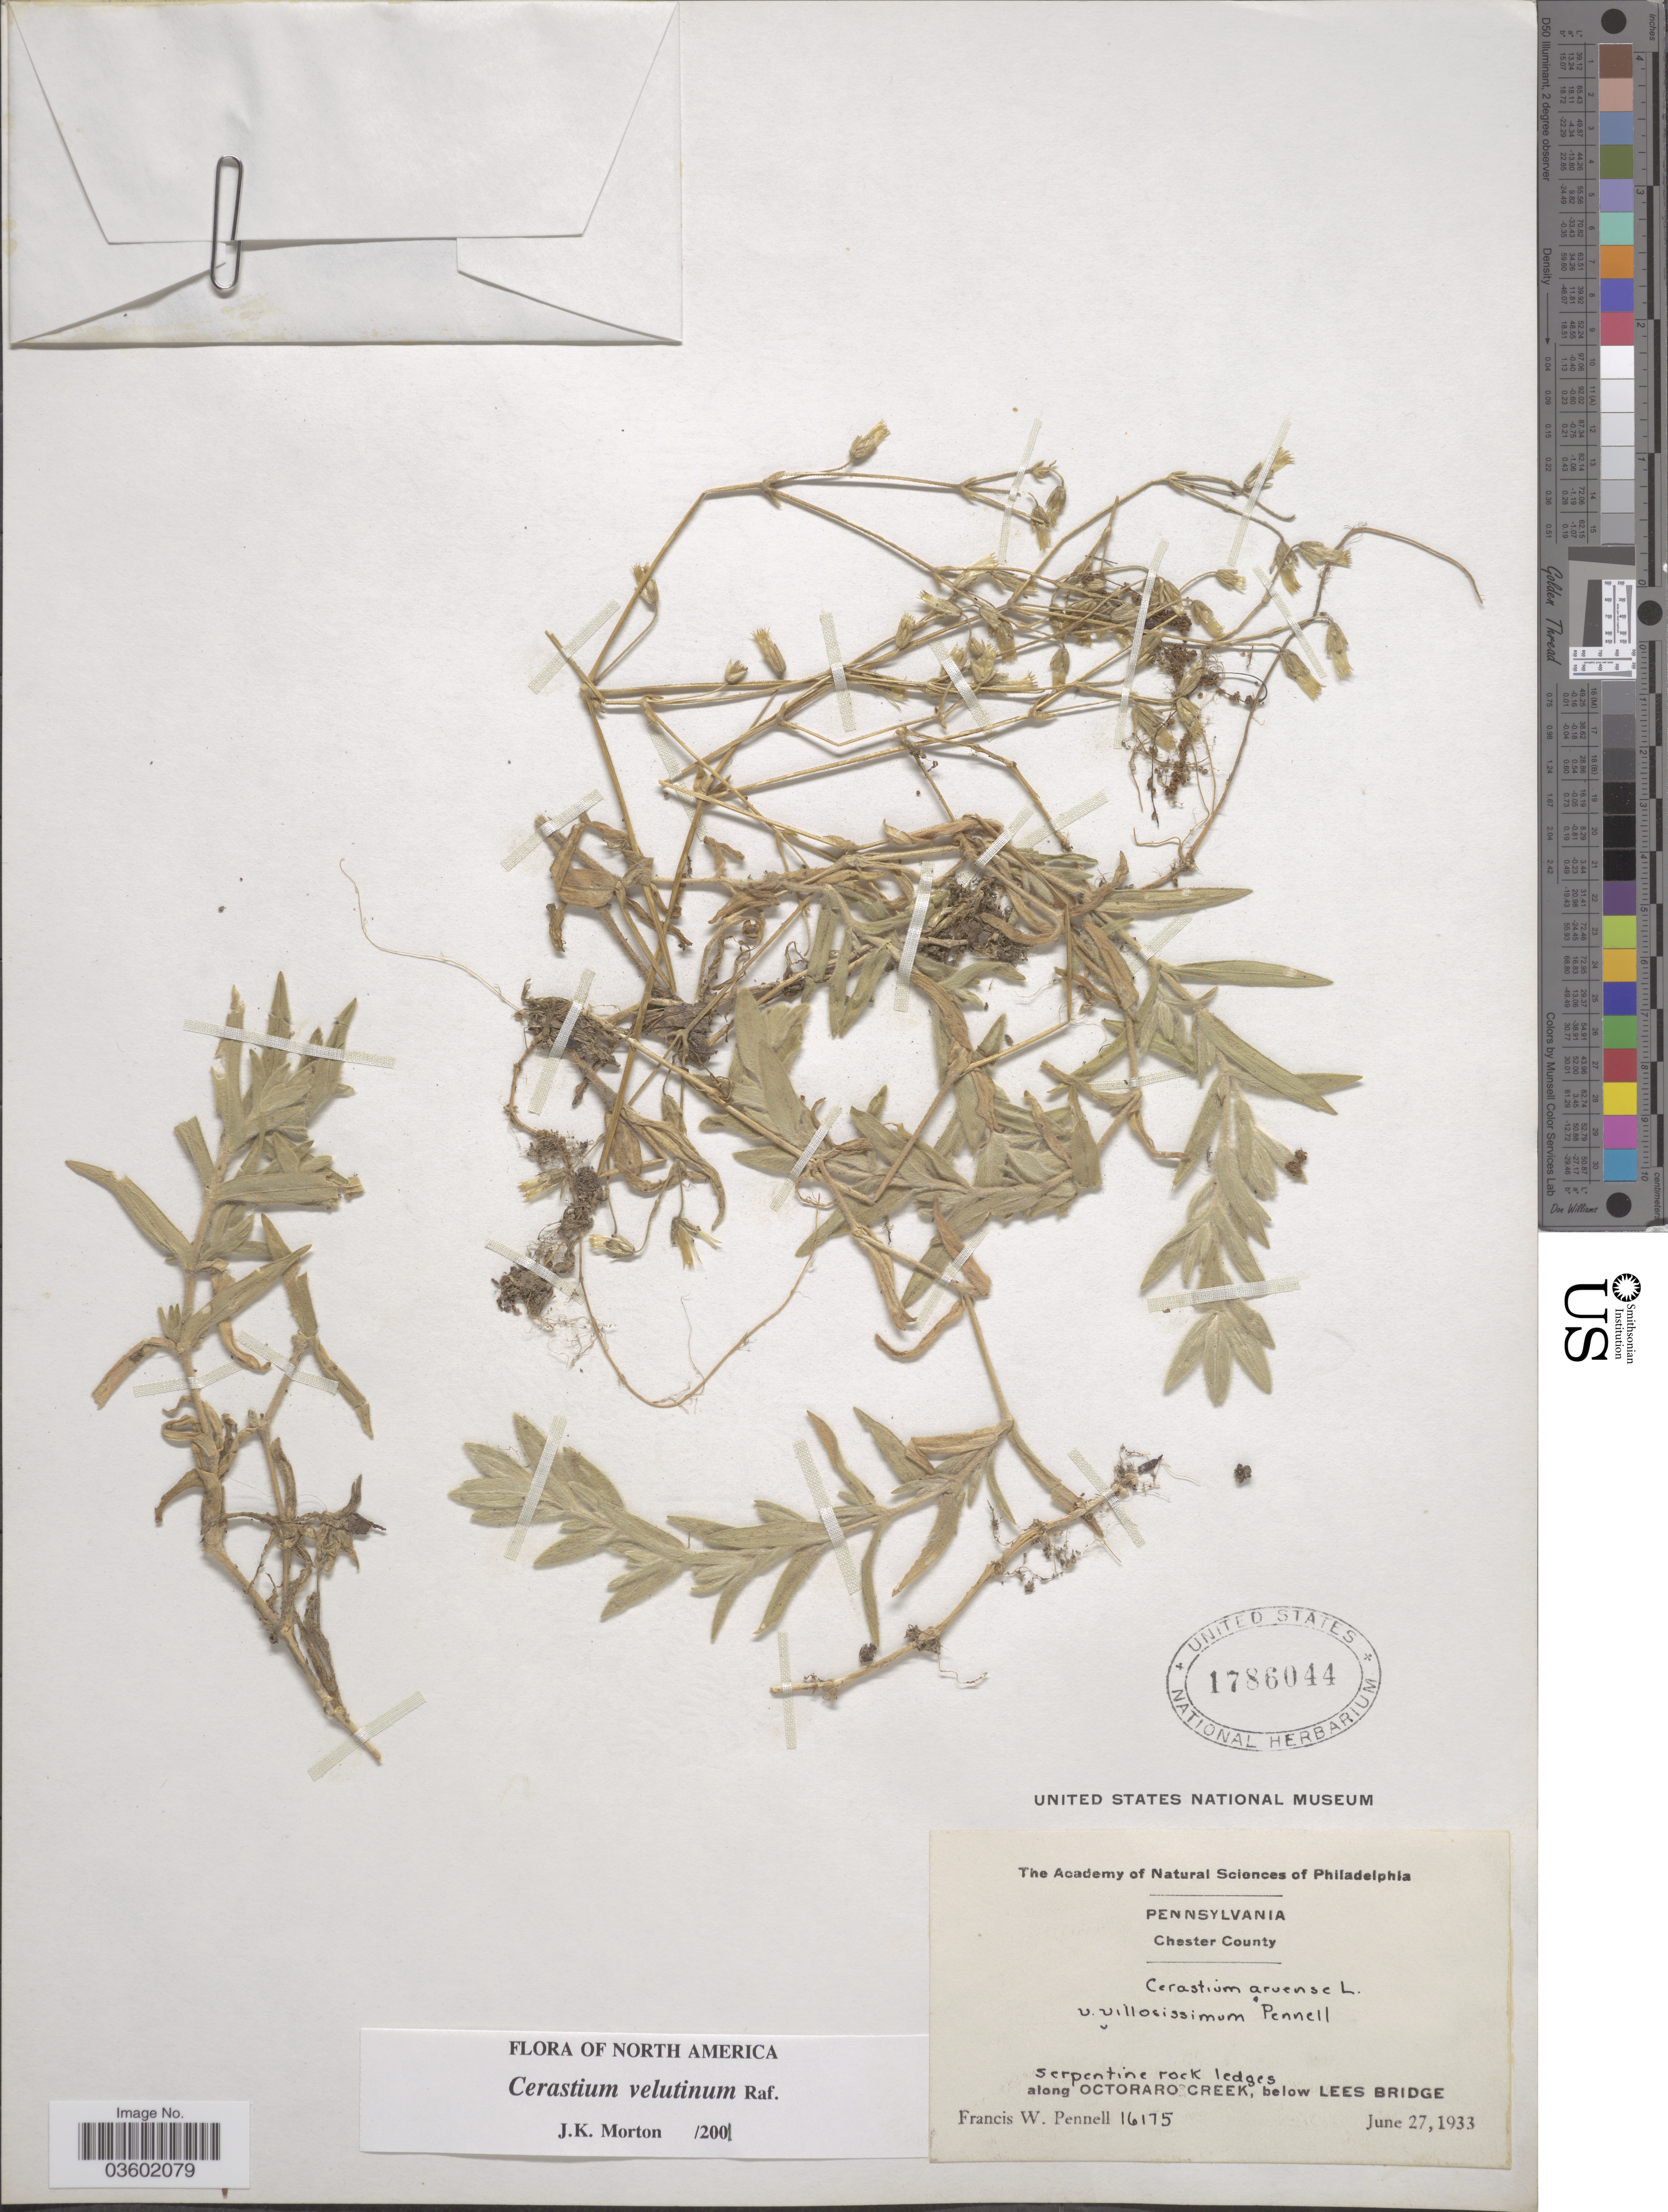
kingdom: Plantae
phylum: Tracheophyta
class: Magnoliopsida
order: Caryophyllales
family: Caryophyllaceae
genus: Cerastium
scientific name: Cerastium velutinum var. velutinum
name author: Raf.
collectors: F. W. Pennell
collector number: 16175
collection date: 1933-06-27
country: United States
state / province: Pennsylvania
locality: Chester County, along Octoraro Creek, below Lees Bridge.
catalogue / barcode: US 1786044